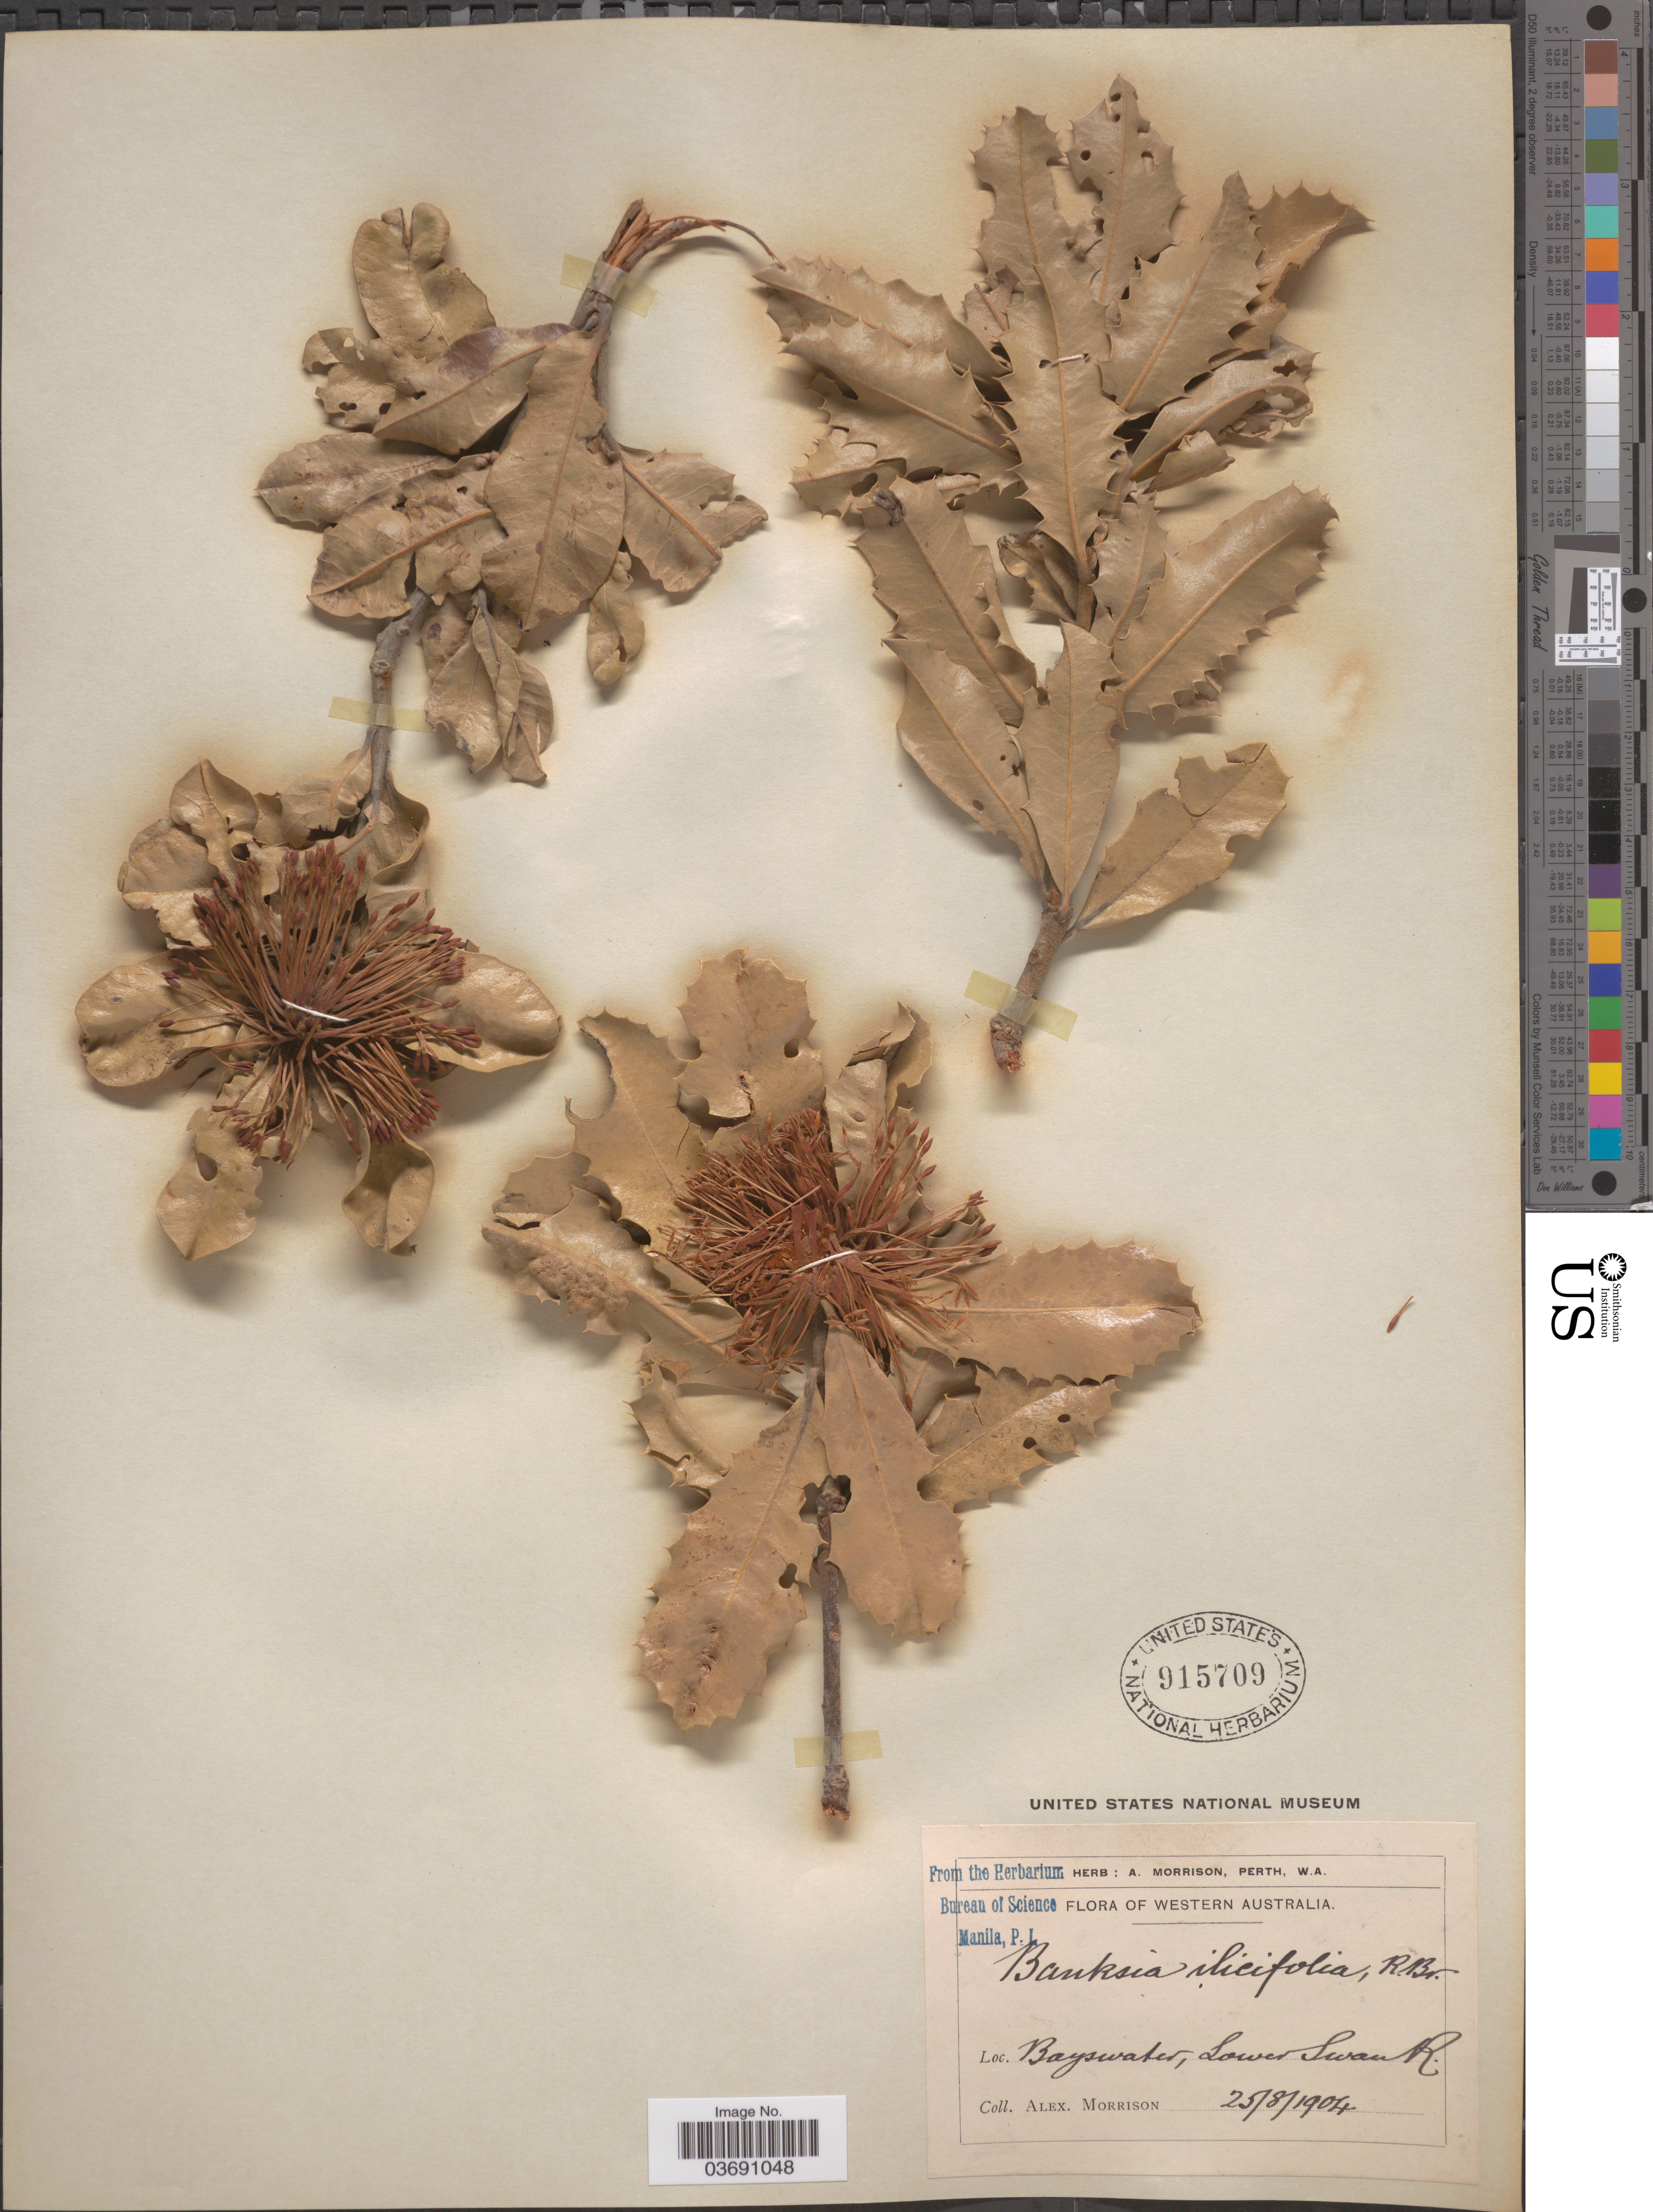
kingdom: Plantae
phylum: Tracheophyta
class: Magnoliopsida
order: Proteales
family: Proteaceae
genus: Banksia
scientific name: Banksia ilicifolia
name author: R. Br.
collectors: A. Morrison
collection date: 1904-08-25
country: Australia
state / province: Western Australia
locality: Bayswater, Lower Swan R.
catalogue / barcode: US 915709